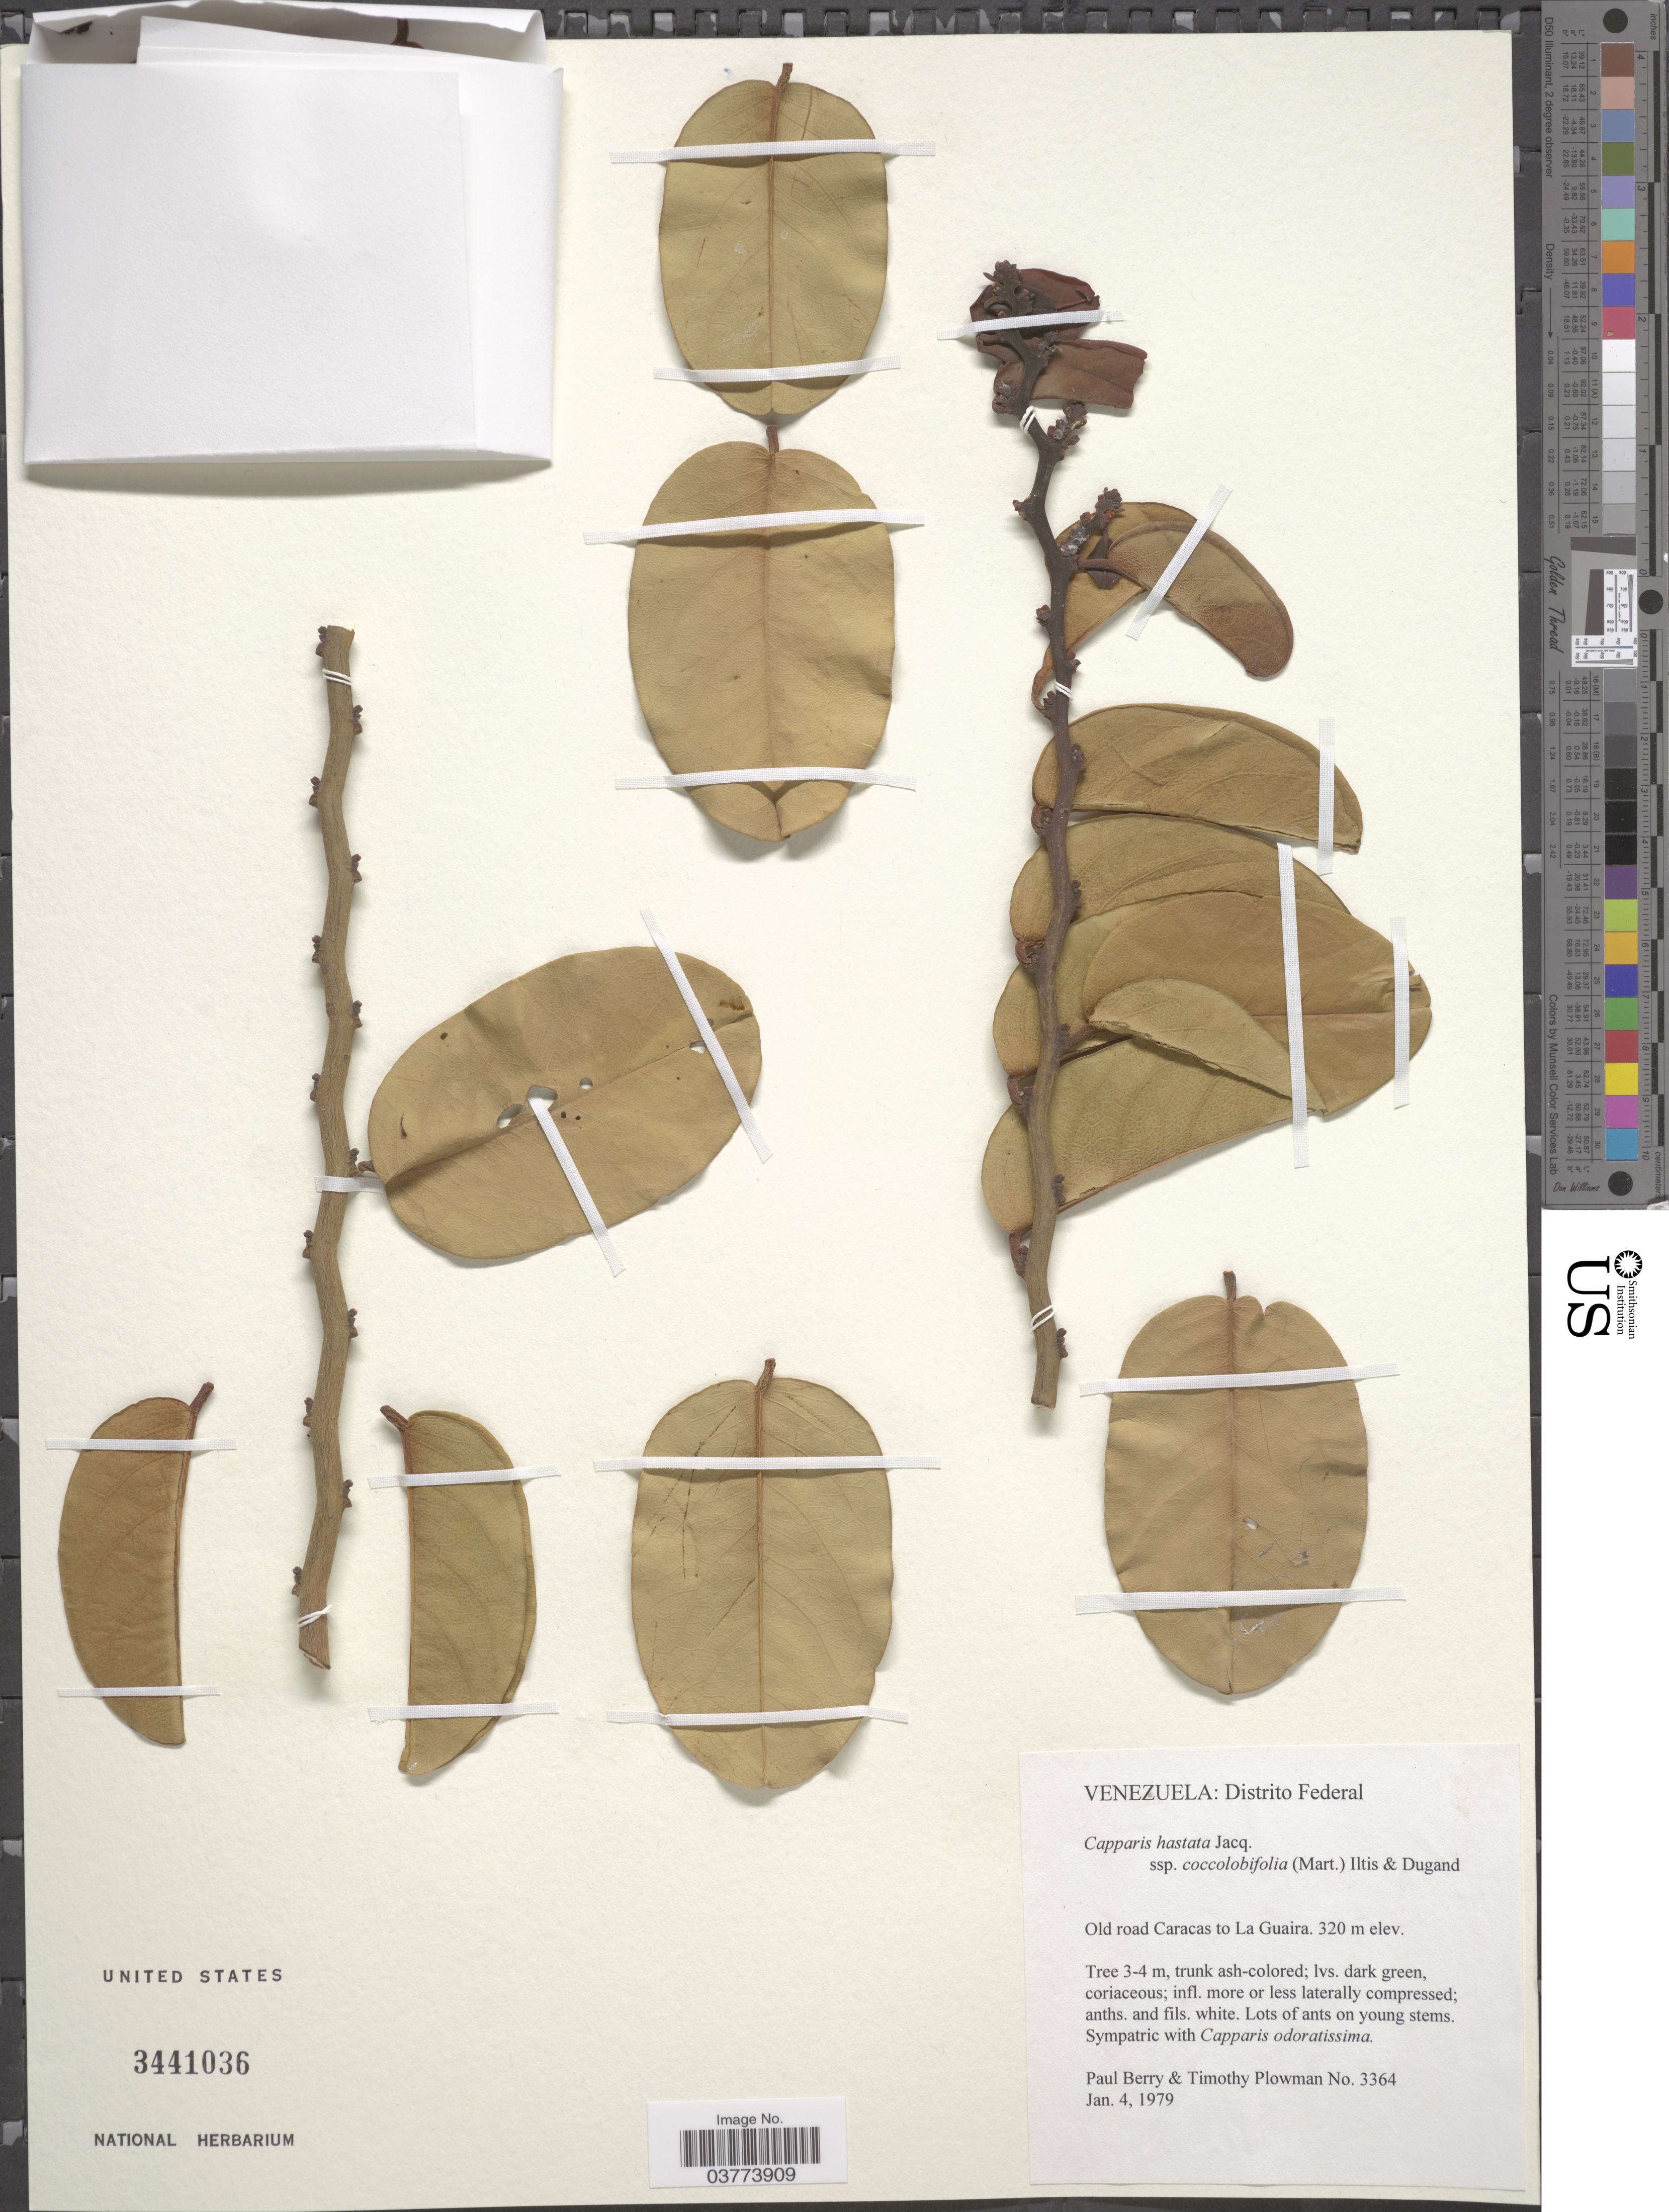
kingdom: Plantae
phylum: Tracheophyta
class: Magnoliopsida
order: Brassicales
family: Capparaceae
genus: Cynophalla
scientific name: Cynophalla hastata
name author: (Jacq.) J. Presl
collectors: P. Berry & T. Plowman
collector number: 3364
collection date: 1979-01-04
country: Venezuela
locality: Distrito Federal. Old road Caracas to La Guaira.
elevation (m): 320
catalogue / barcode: US 3441036